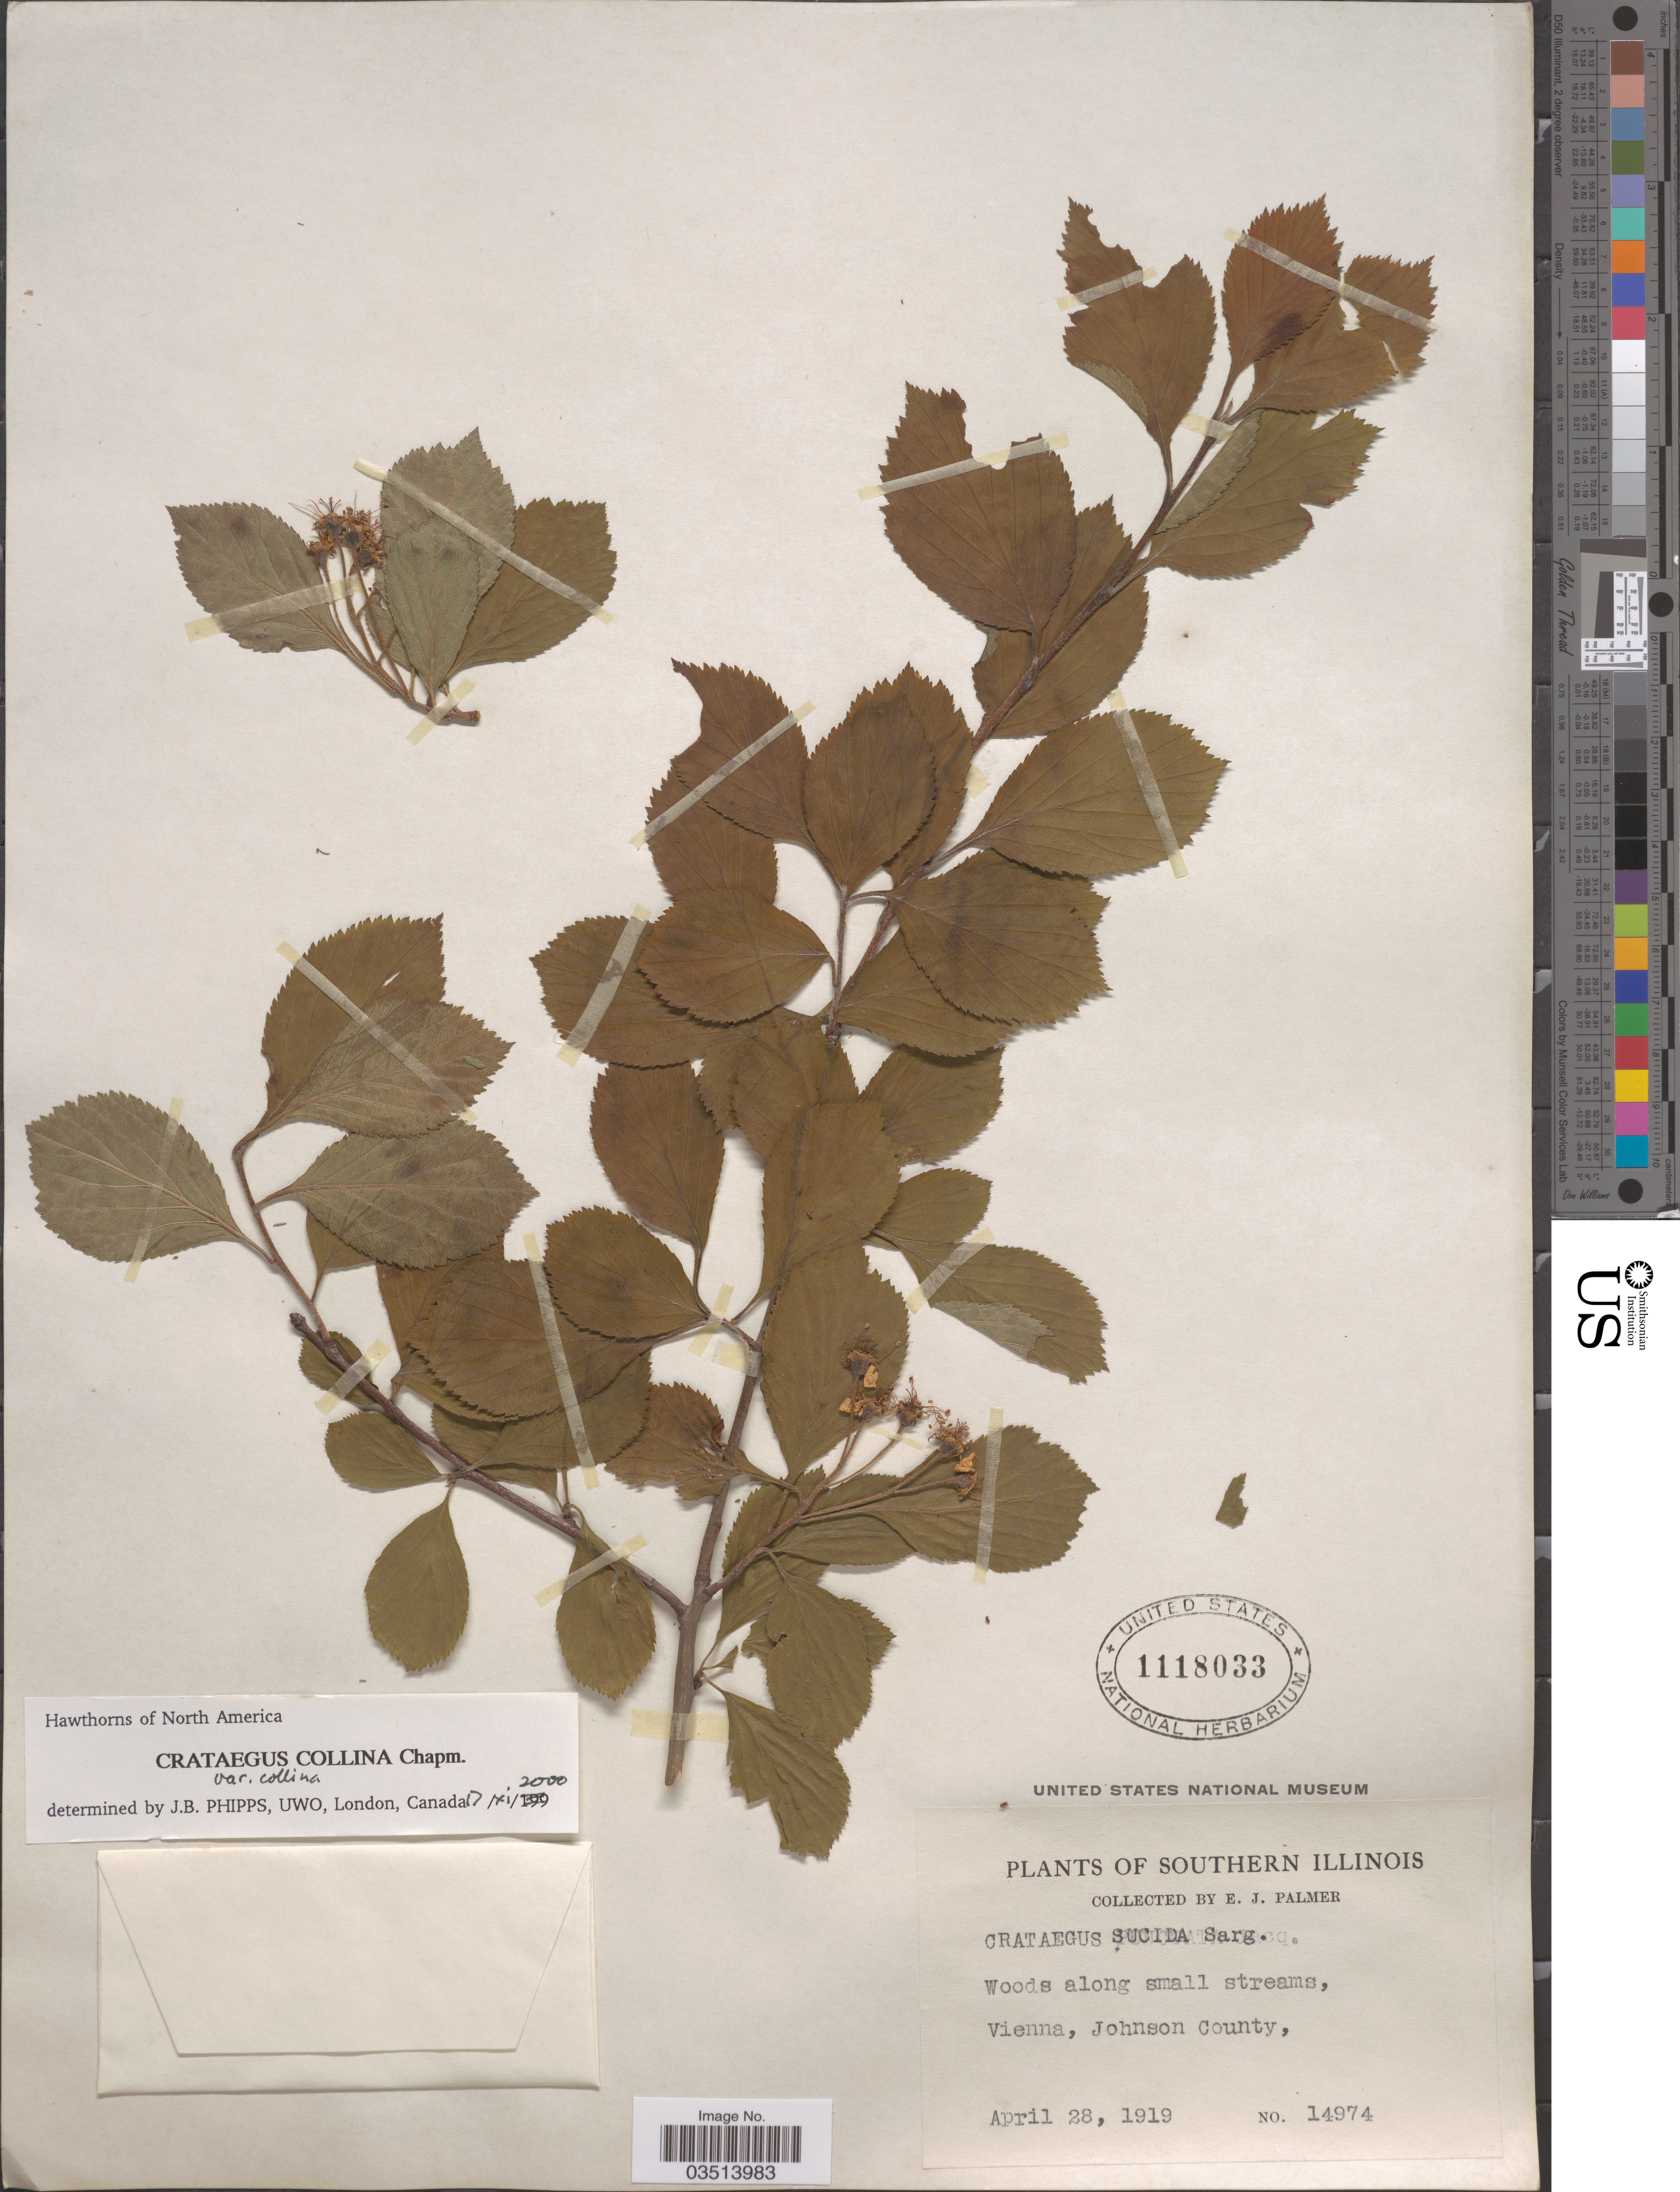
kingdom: Plantae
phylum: Tracheophyta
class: Magnoliopsida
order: Rosales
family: Rosaceae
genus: Crataegus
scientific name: Crataegus collina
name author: Chapm.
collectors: E. J. Palmer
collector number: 14974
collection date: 1919-04-28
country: United States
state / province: Illinois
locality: Southern Illinois. Vienna, Johnson County.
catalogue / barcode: US 1118033